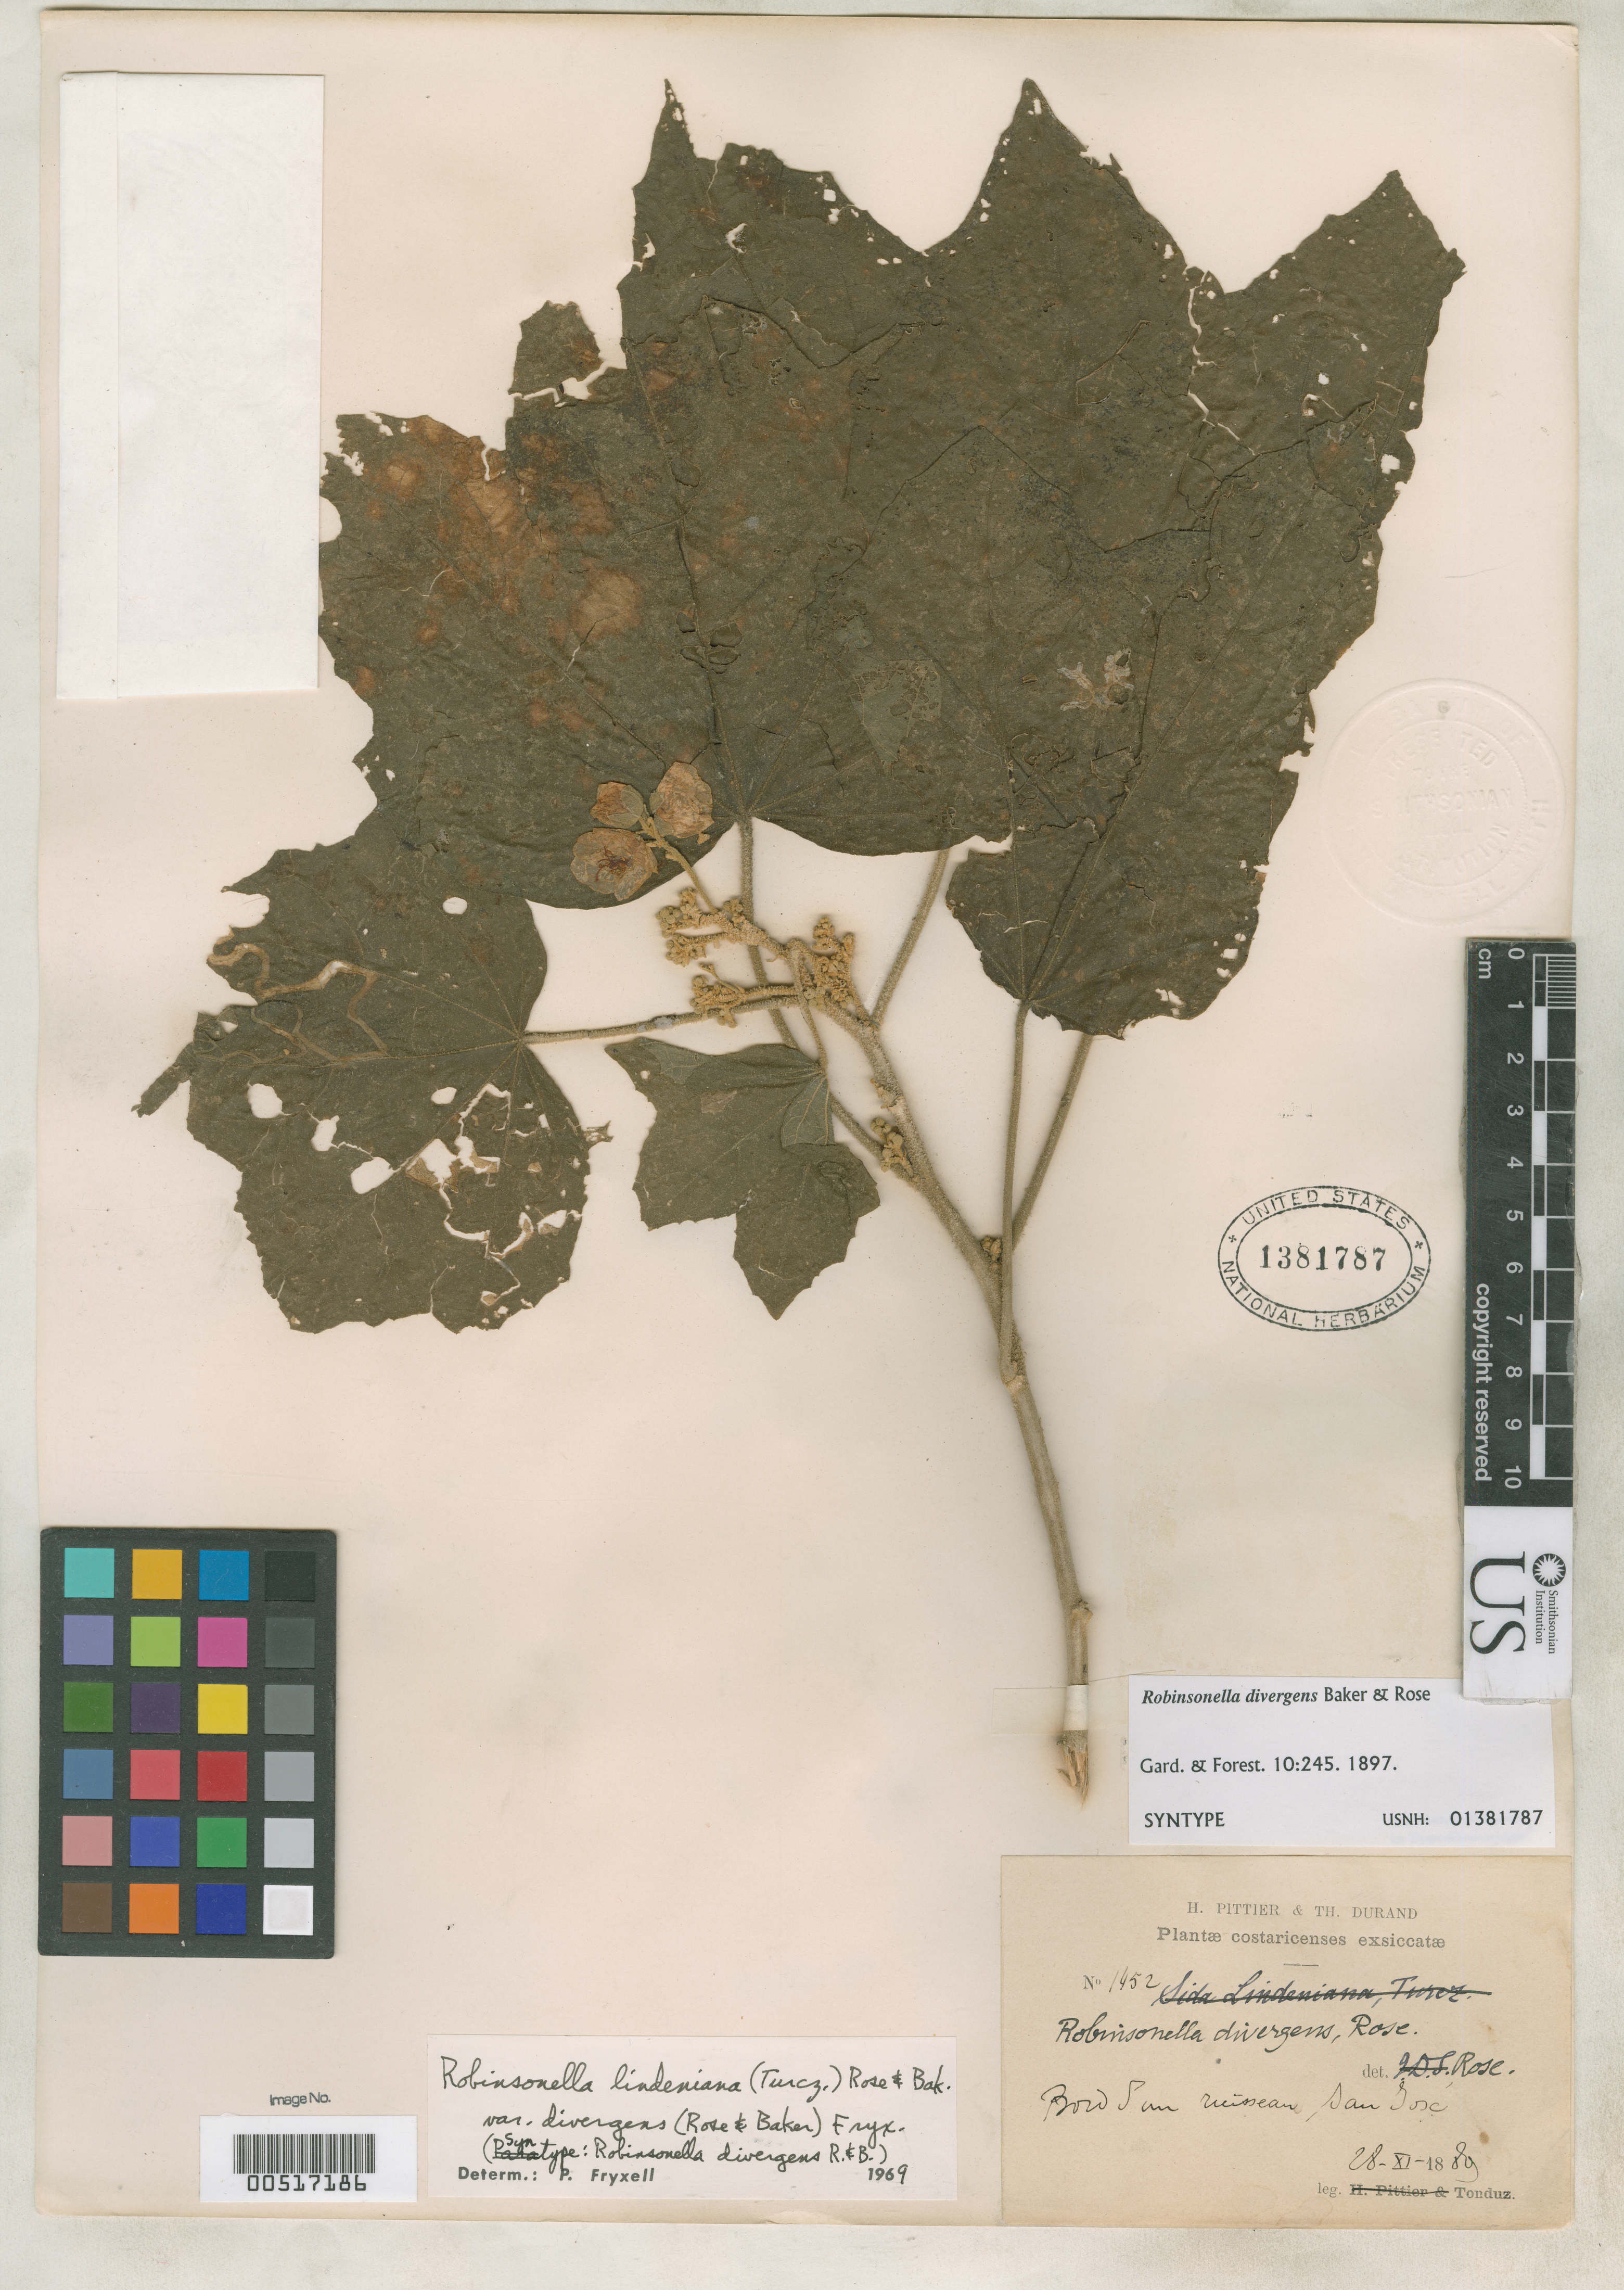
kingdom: Plantae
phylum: Tracheophyta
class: Magnoliopsida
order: Malvales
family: Malvaceae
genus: Robinsonella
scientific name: Robinsonella divergens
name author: Baker f. & Rose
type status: Syntype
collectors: A. Tonduz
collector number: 1452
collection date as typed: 28 Jun 1889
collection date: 1889-06-28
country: Costa Rica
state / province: San José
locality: Bord San Ruisseau.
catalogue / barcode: US 1381787